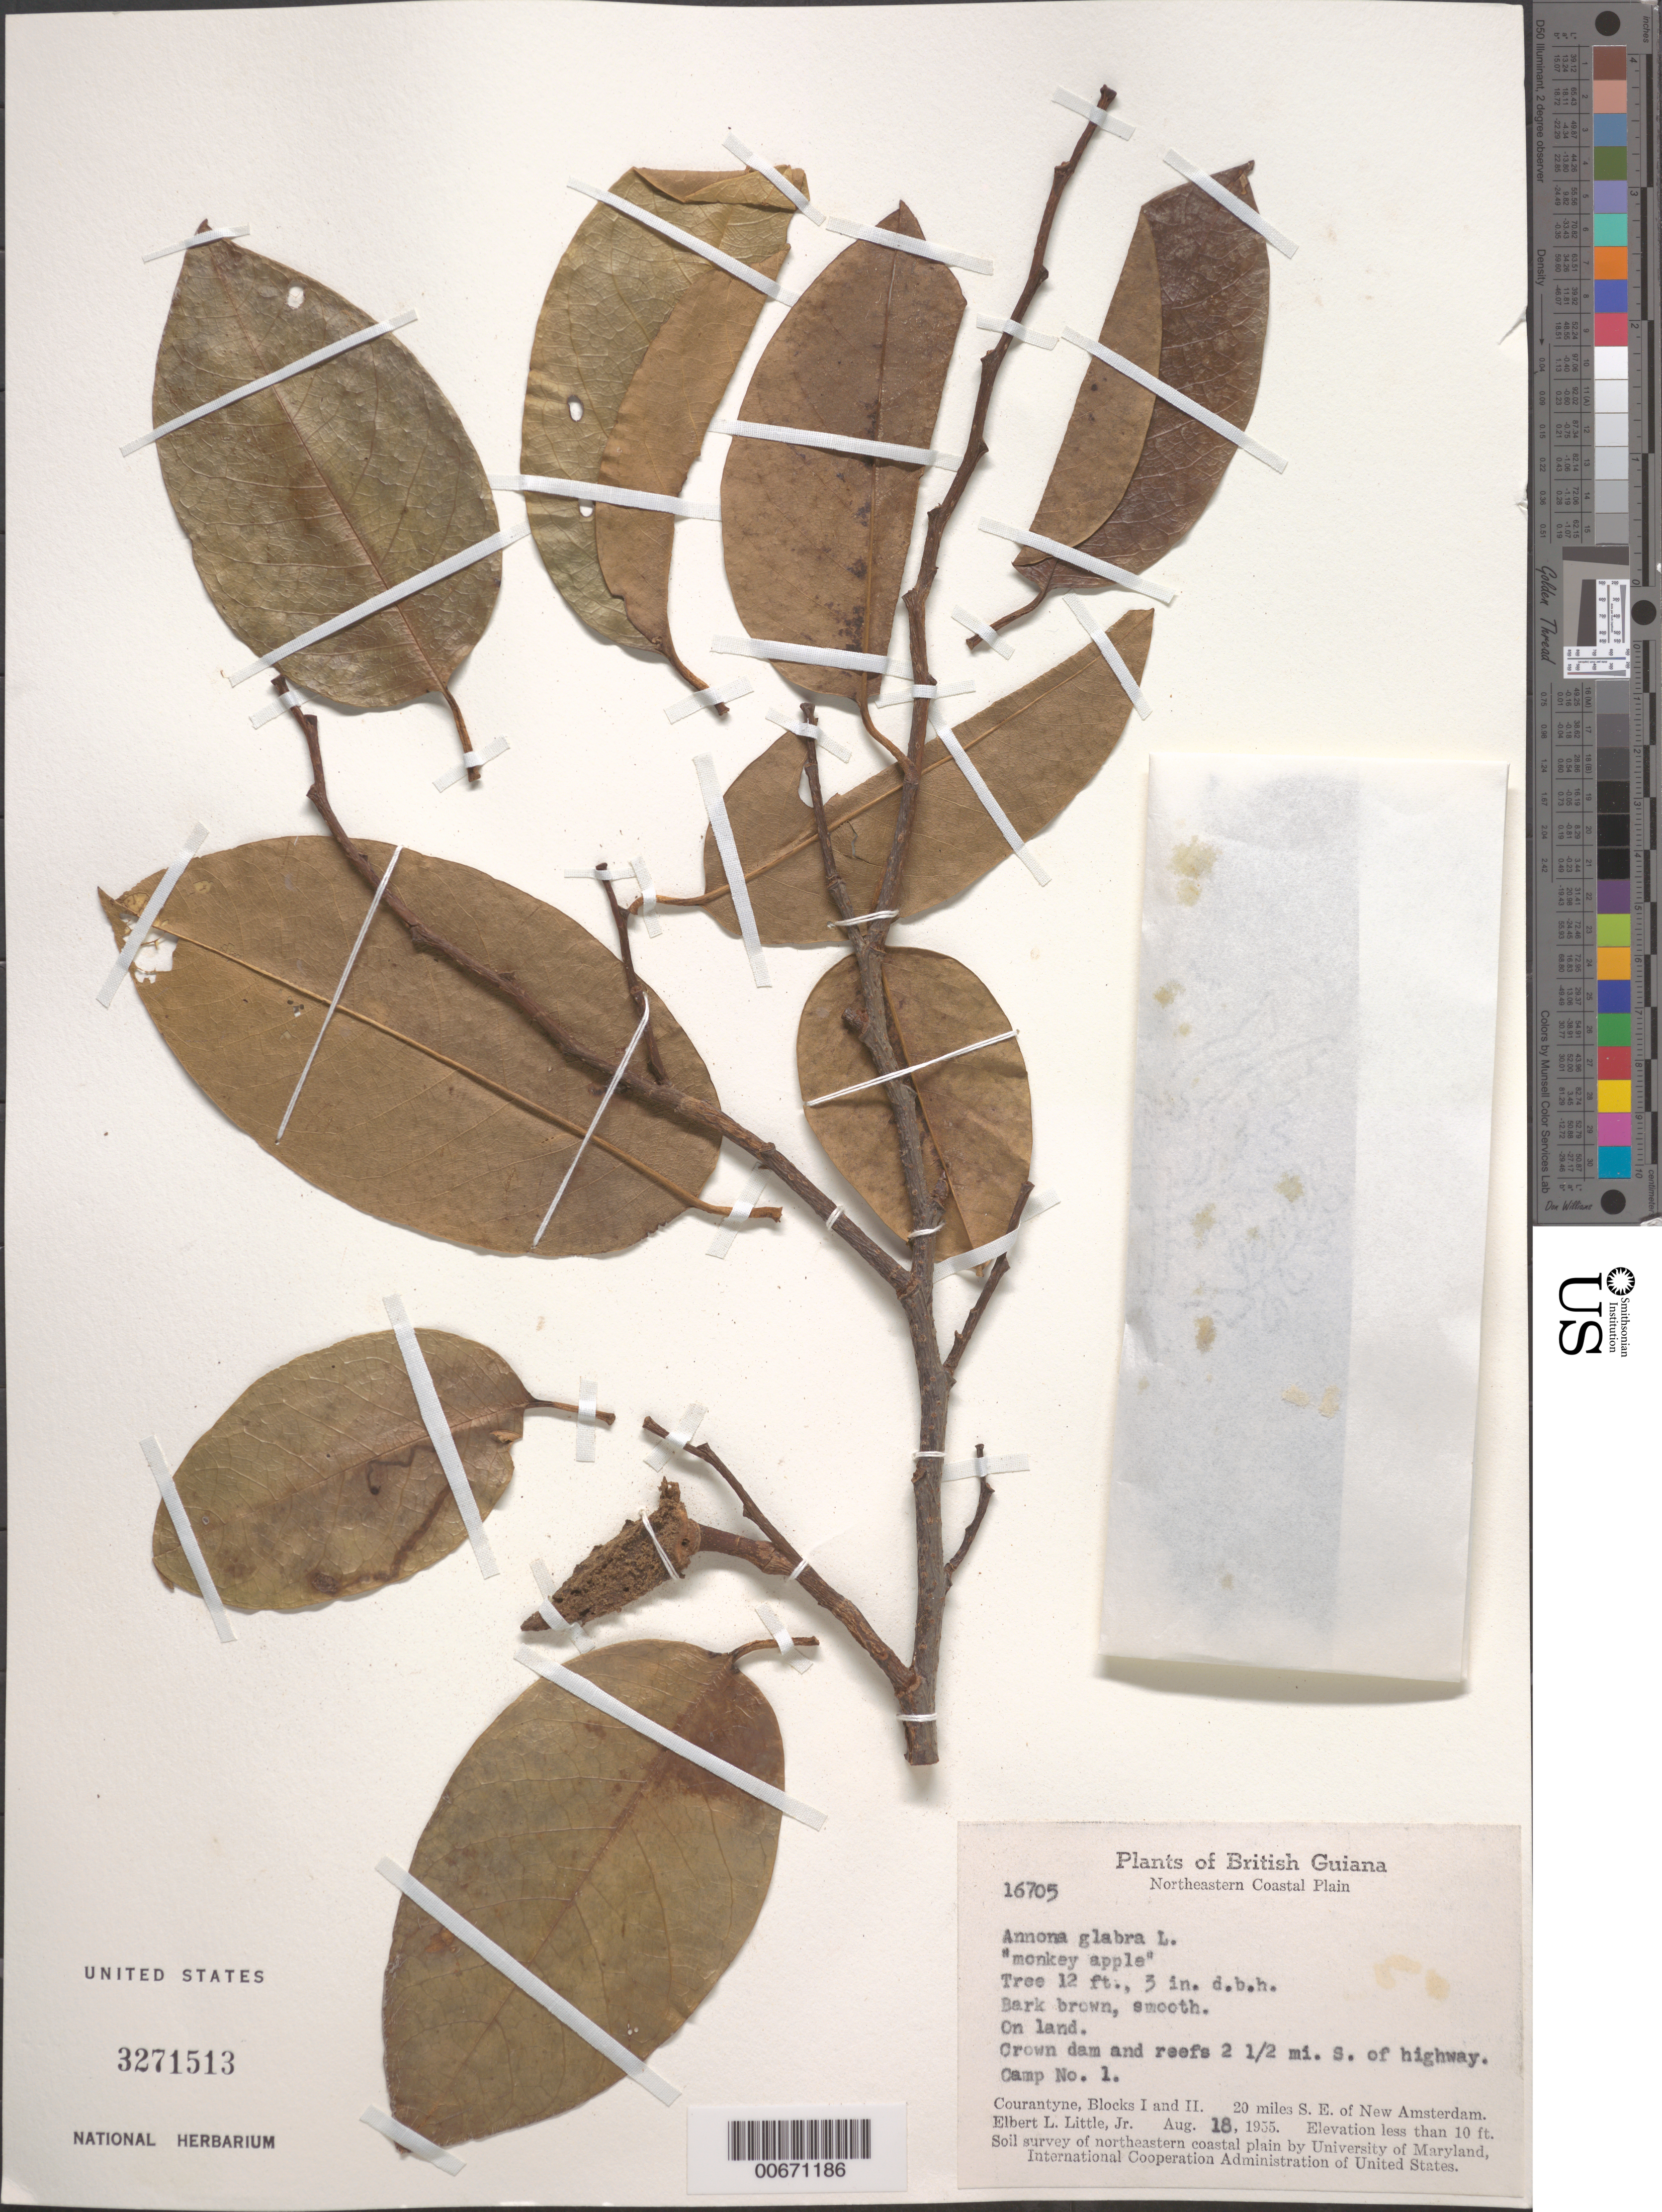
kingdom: Plantae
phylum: Tracheophyta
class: Magnoliopsida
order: Magnoliales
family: Annonaceae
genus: Annona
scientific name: Annona glabra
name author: L.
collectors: E. L. Little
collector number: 16705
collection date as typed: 18-Aug-55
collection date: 1955-08-18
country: Guyana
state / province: E. Berbice-Corentyne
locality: Courantyne, Blocks I & II. 20 mi. SE of New Amsterdam, Camp No. 1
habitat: Dry land, crown dam and reefs, 2.5 mi. S of highway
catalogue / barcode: US 3271513